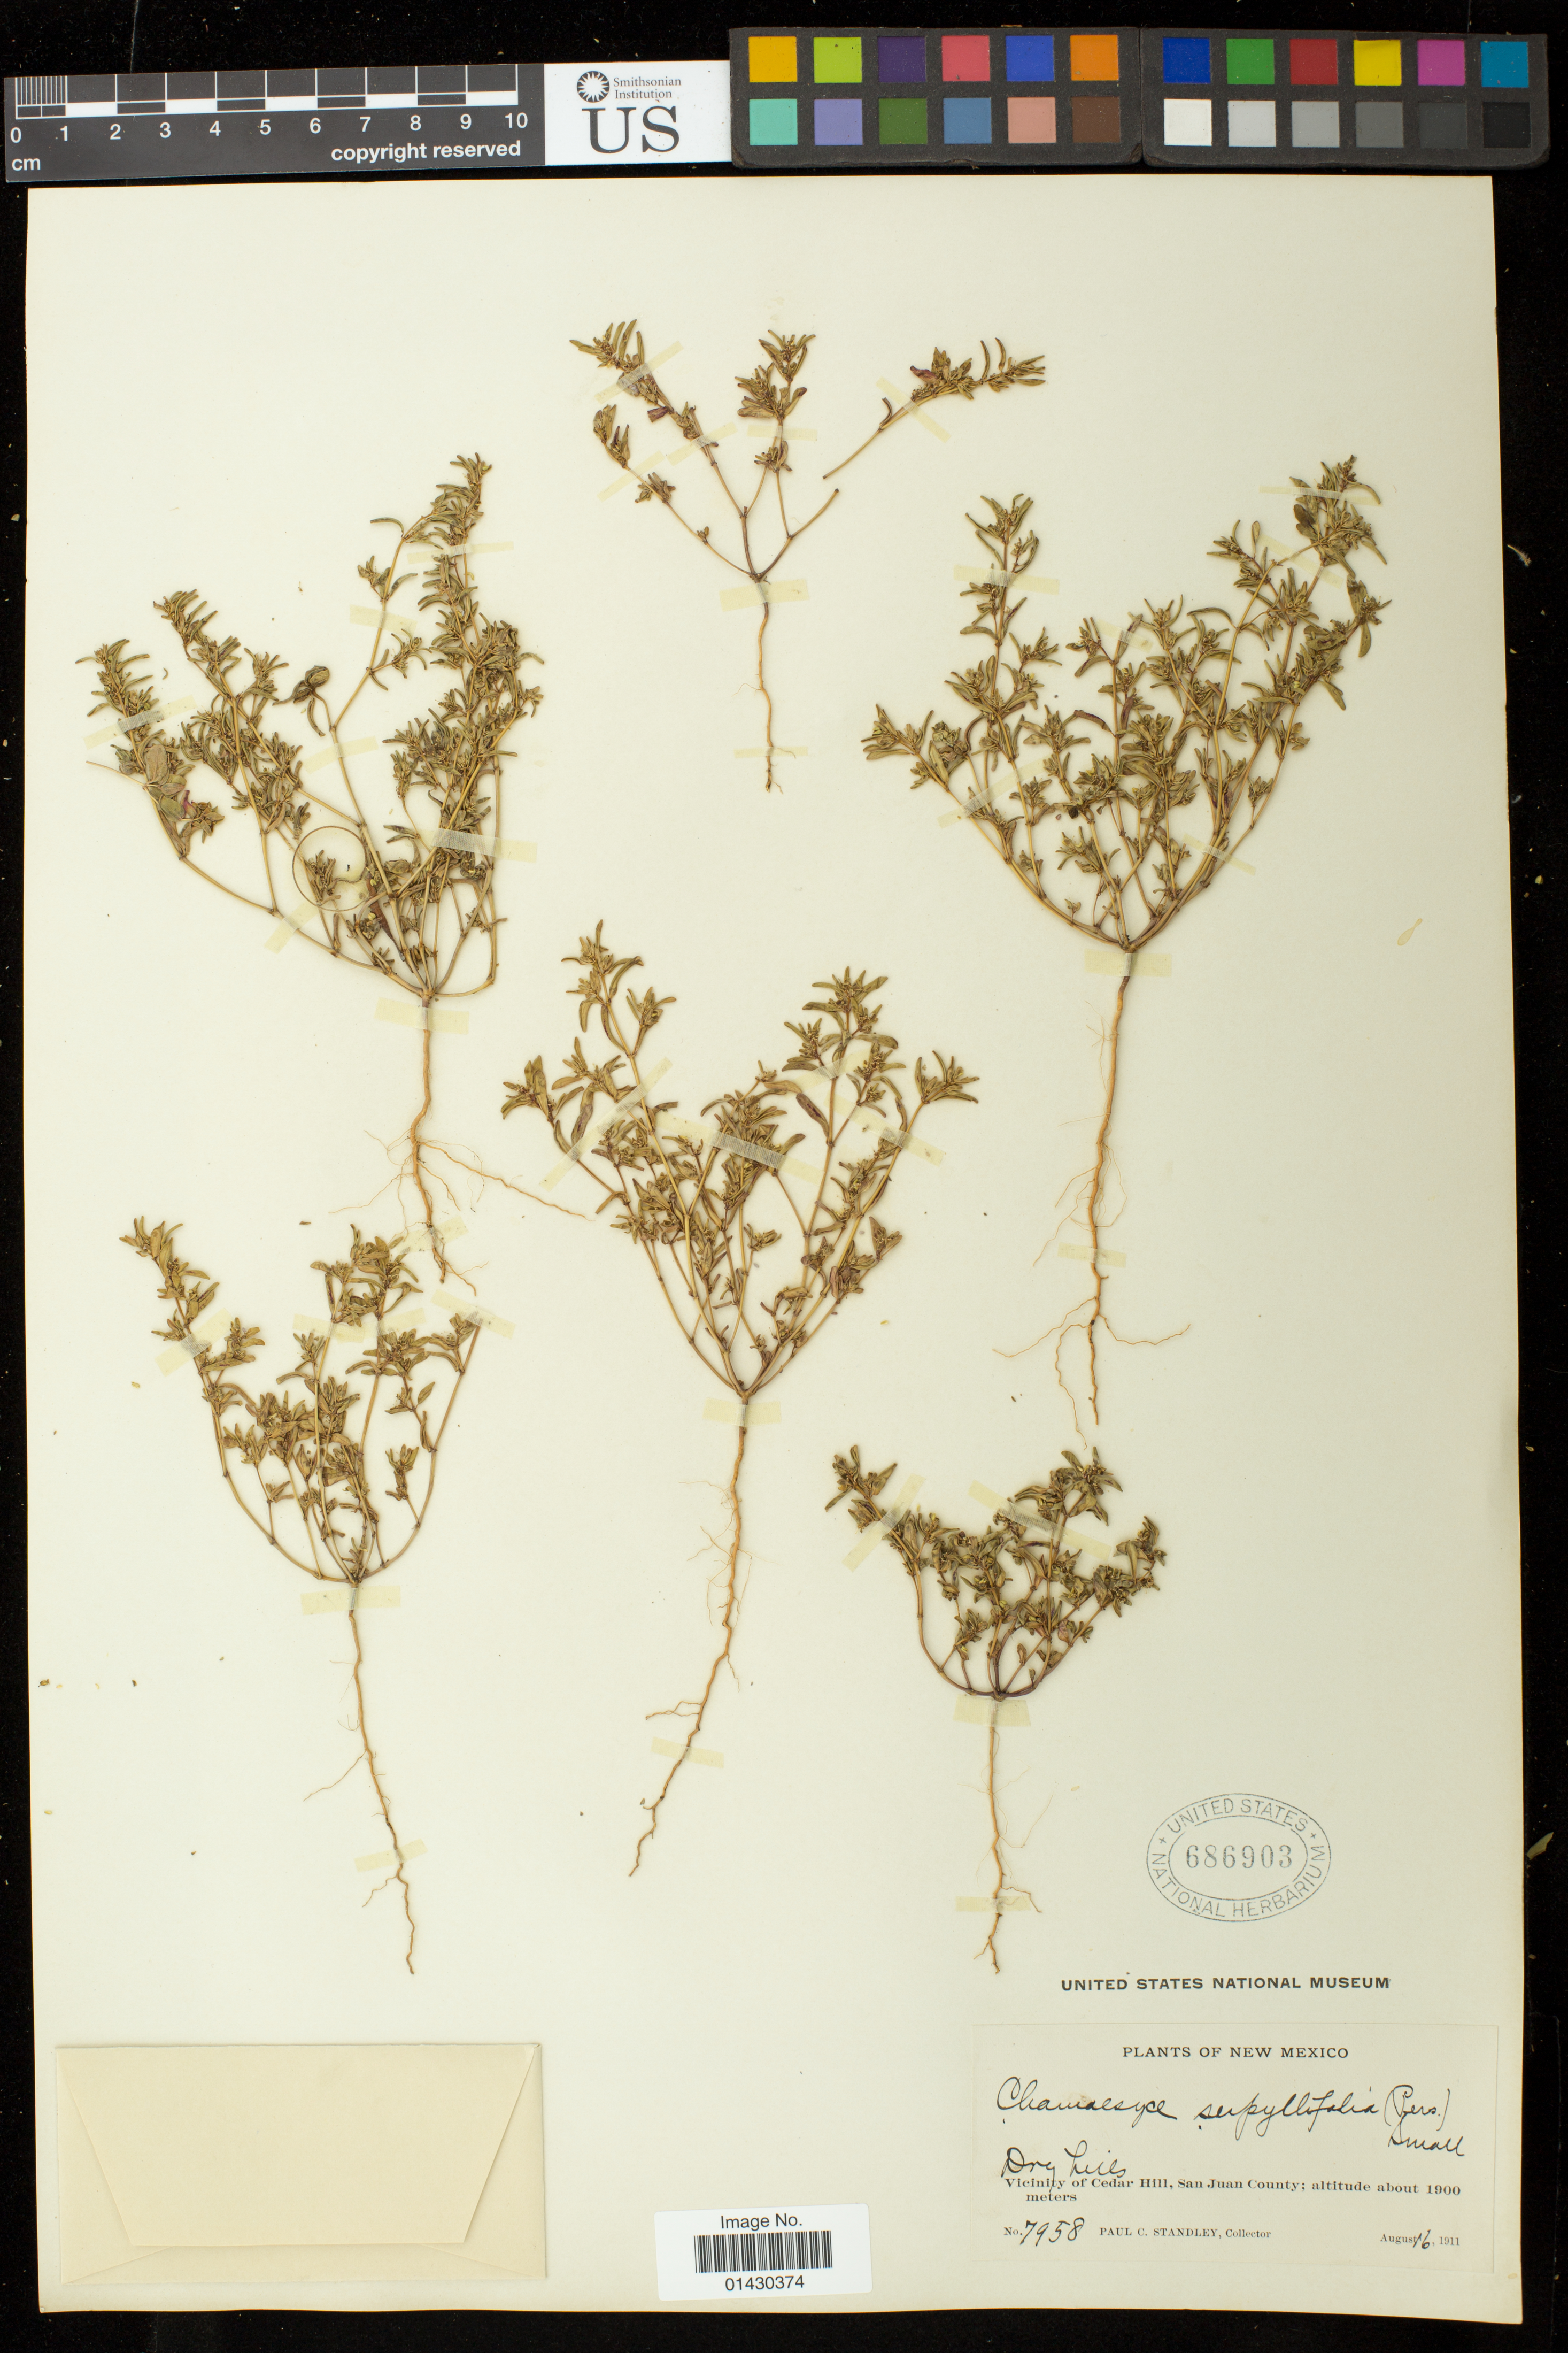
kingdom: Plantae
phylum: Tracheophyta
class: Magnoliopsida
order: Malpighiales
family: Euphorbiaceae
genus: Euphorbia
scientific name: Euphorbia serpillifolia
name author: Pers.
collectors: P. C. Standley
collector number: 7958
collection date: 1911-08-16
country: United States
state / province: New Mexico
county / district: San Juan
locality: Vicinity of Cedar Hill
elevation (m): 1900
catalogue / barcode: US 686903